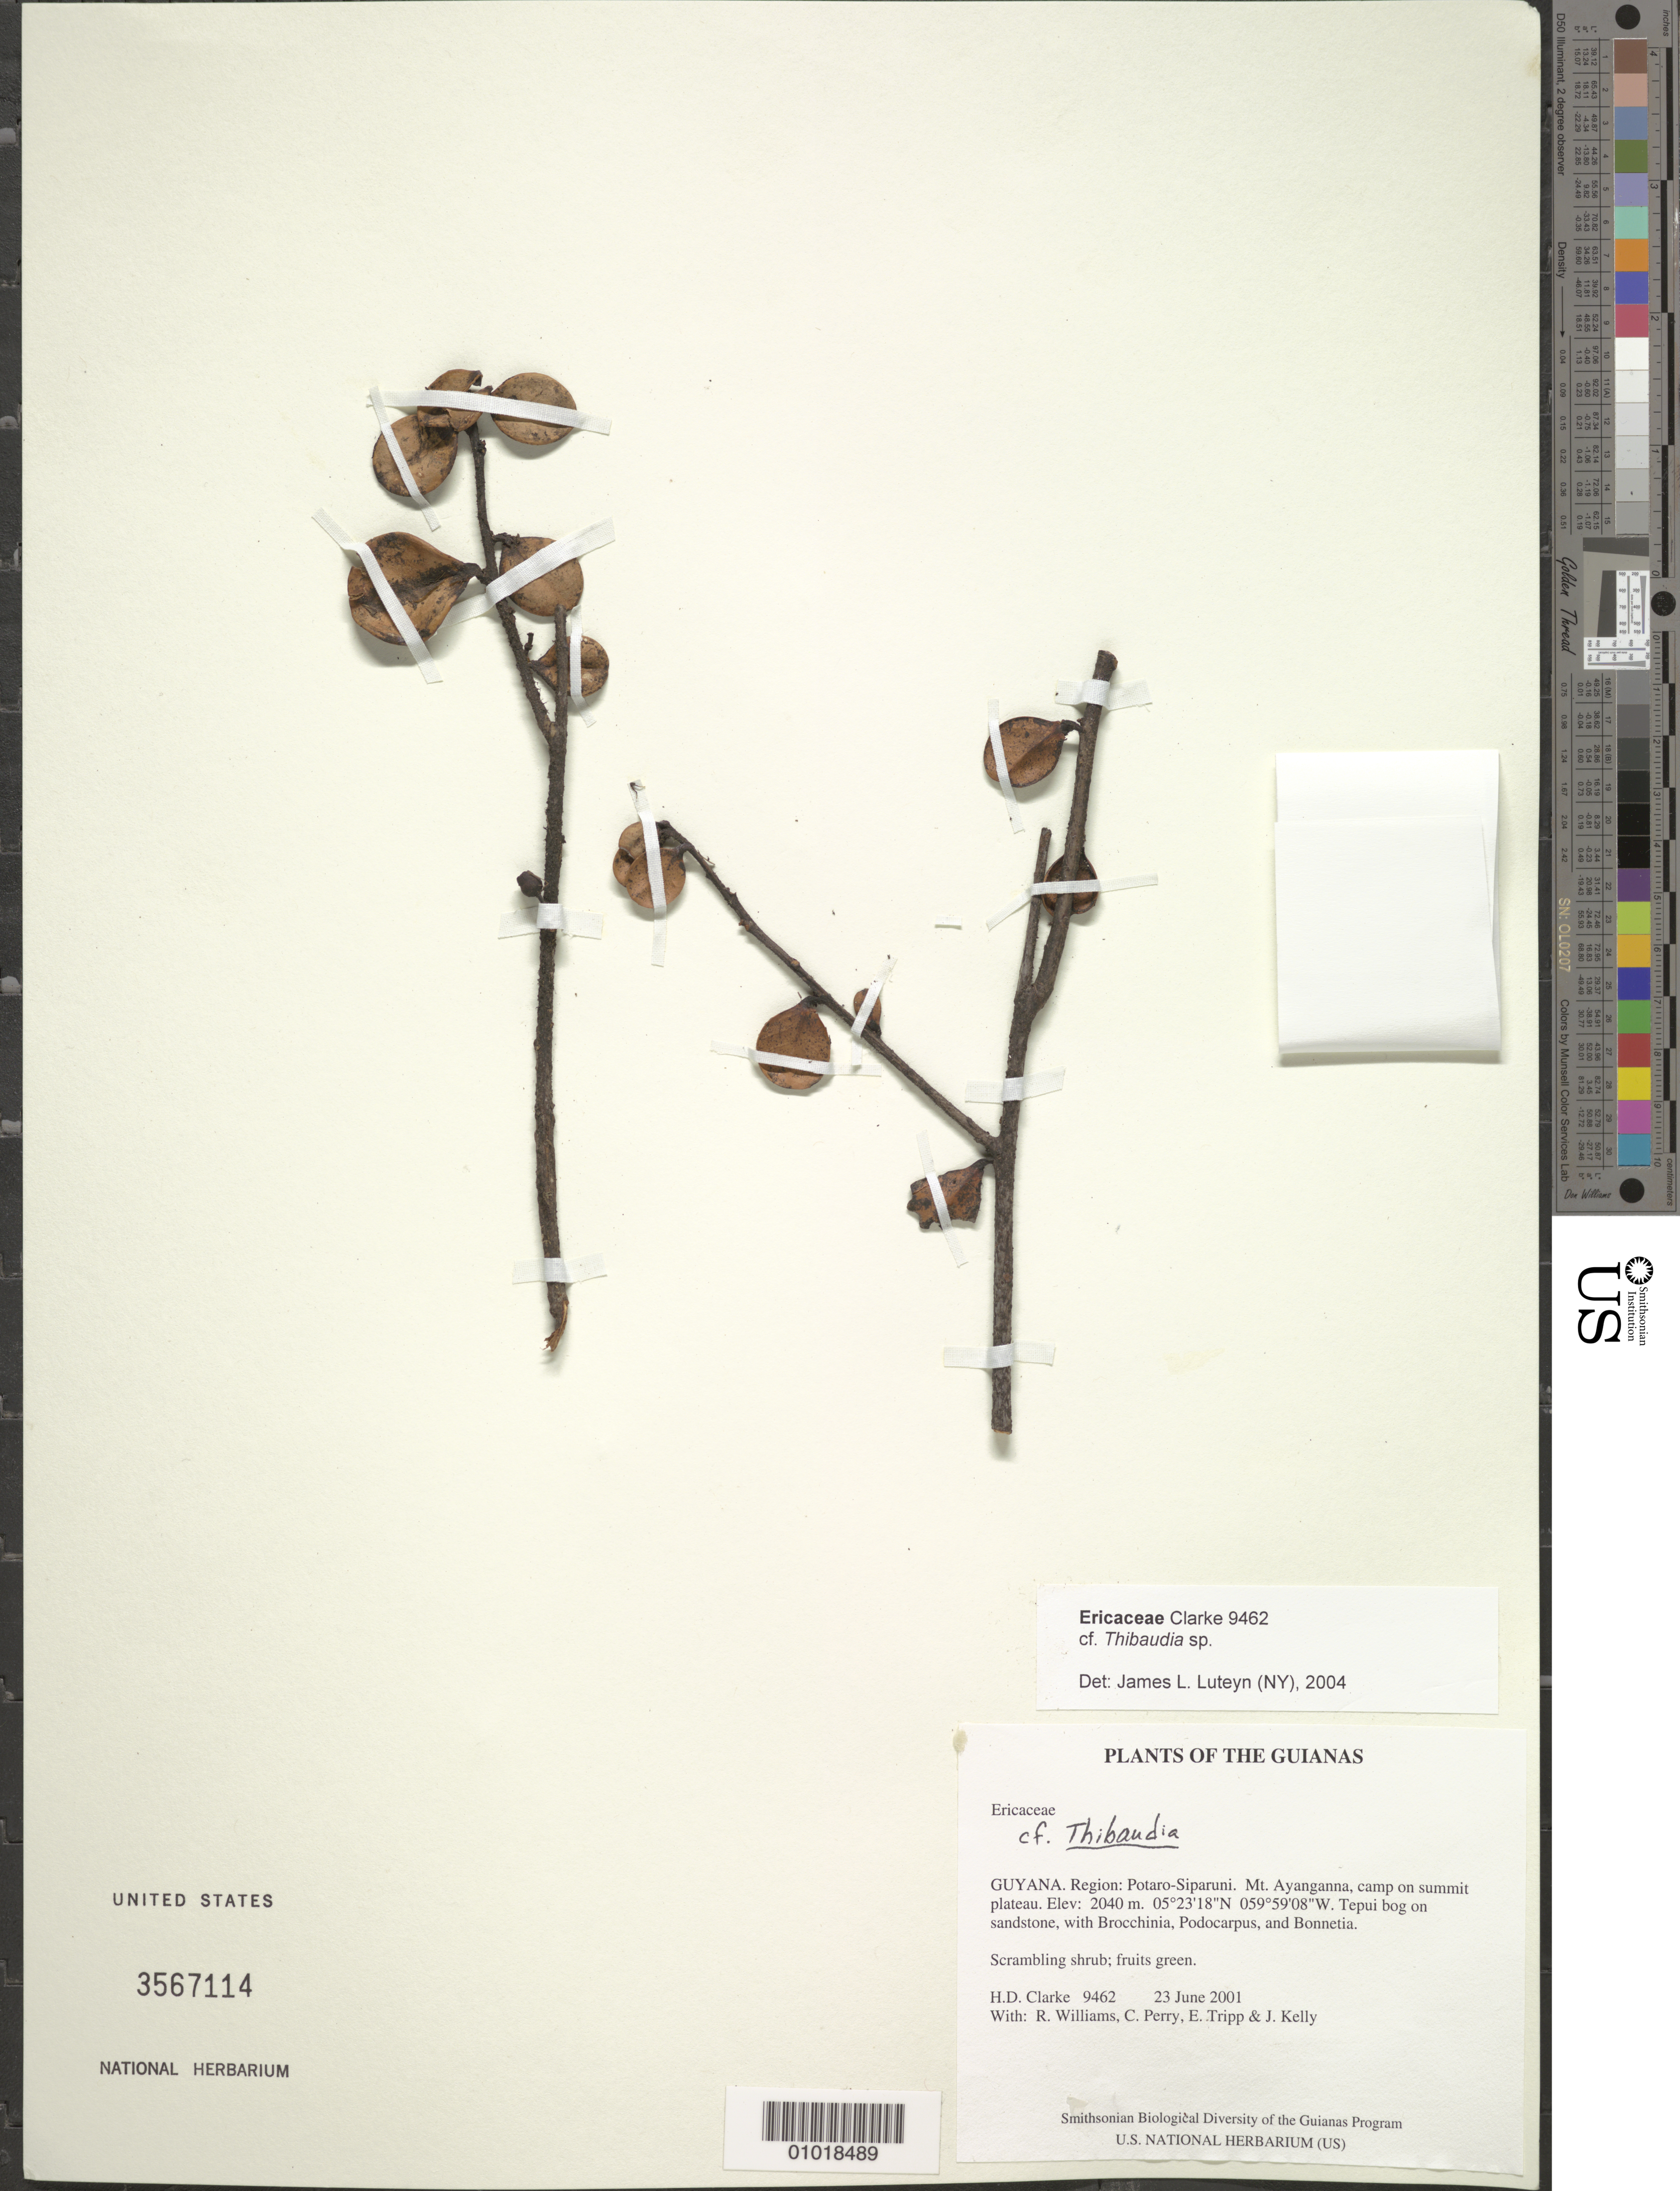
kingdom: Plantae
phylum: Tracheophyta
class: Magnoliopsida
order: Ericales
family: Ericaceae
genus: Thibaudia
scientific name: Thibaudia sp.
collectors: H. D. Clarke, R. Williams, C. Perry, E. Tripp & J. Kelly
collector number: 9462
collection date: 2001-06-23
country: Guyana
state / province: Potaro-Siparuni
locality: The Guianas, Region: Potaro-Siparuni. mt. Ayanganna, camp on summit plateau.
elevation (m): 2040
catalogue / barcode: US 3567114